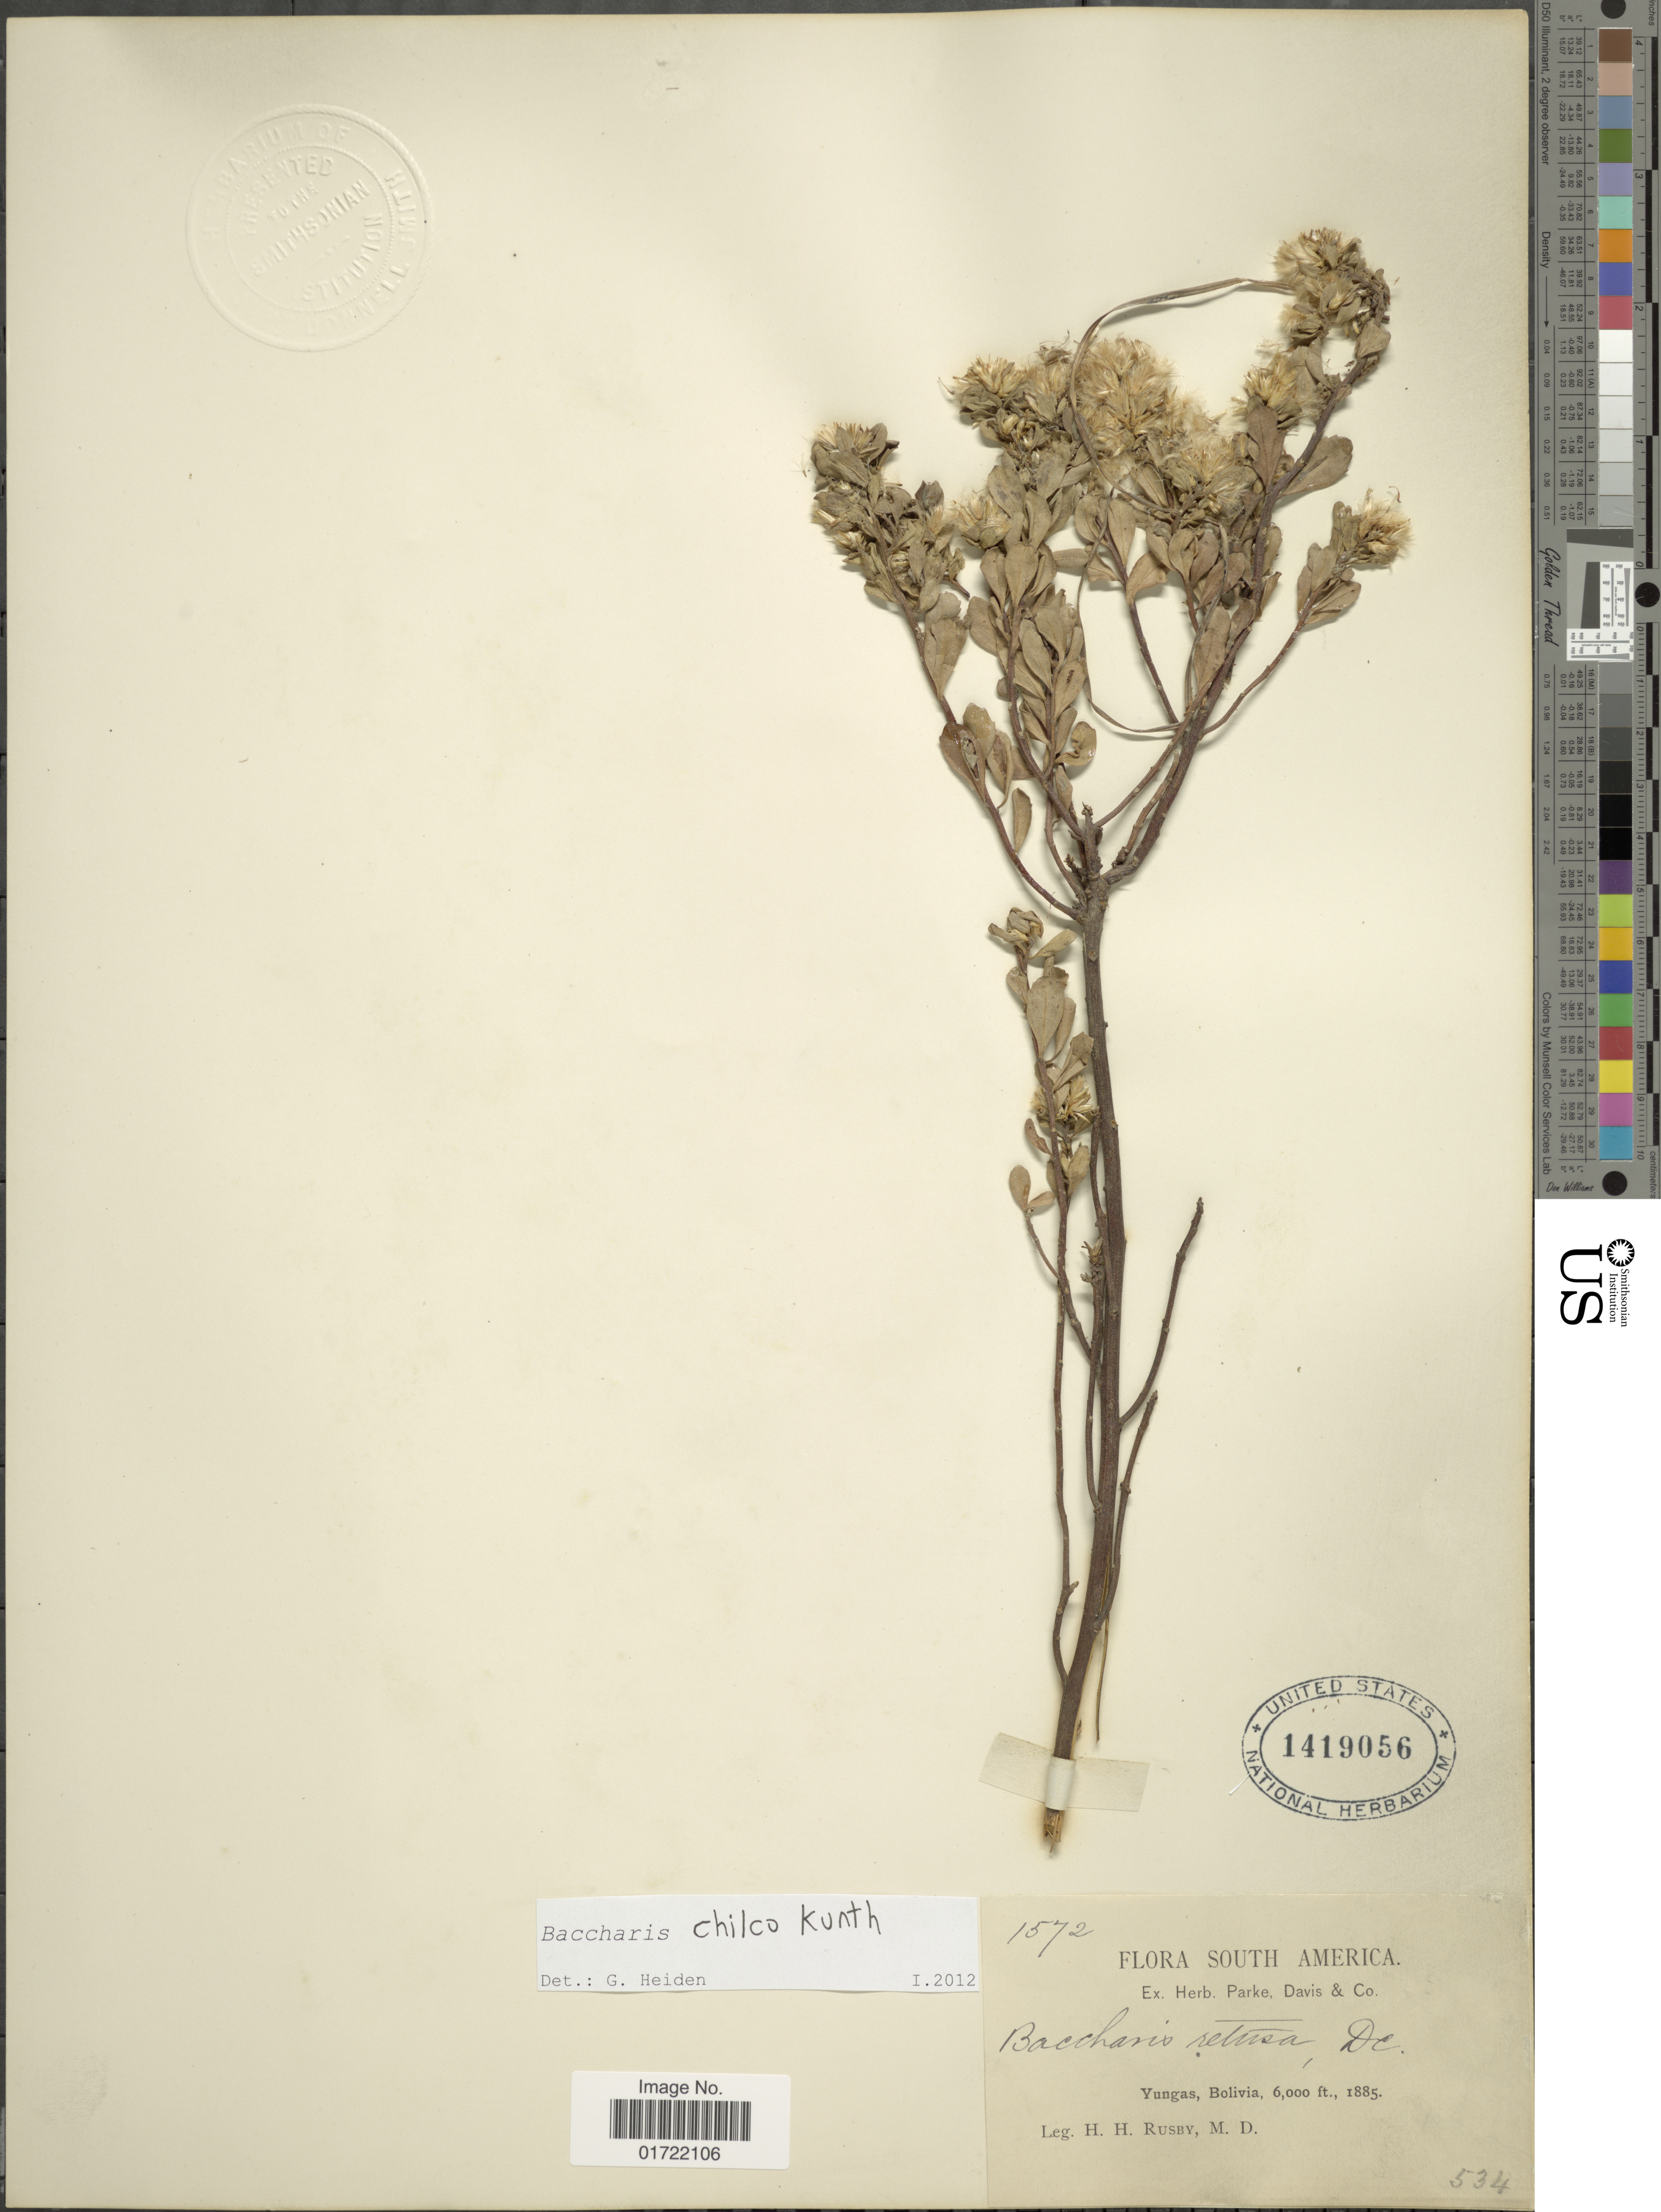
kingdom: Plantae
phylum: Tracheophyta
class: Magnoliopsida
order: Asterales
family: Asteraceae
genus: Baccharis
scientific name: Baccharis chilco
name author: Kunth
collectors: H. H. Rusby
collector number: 1572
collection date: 1885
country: Bolivia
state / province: La Paz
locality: Yungas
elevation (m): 1829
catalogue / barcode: US 1419056